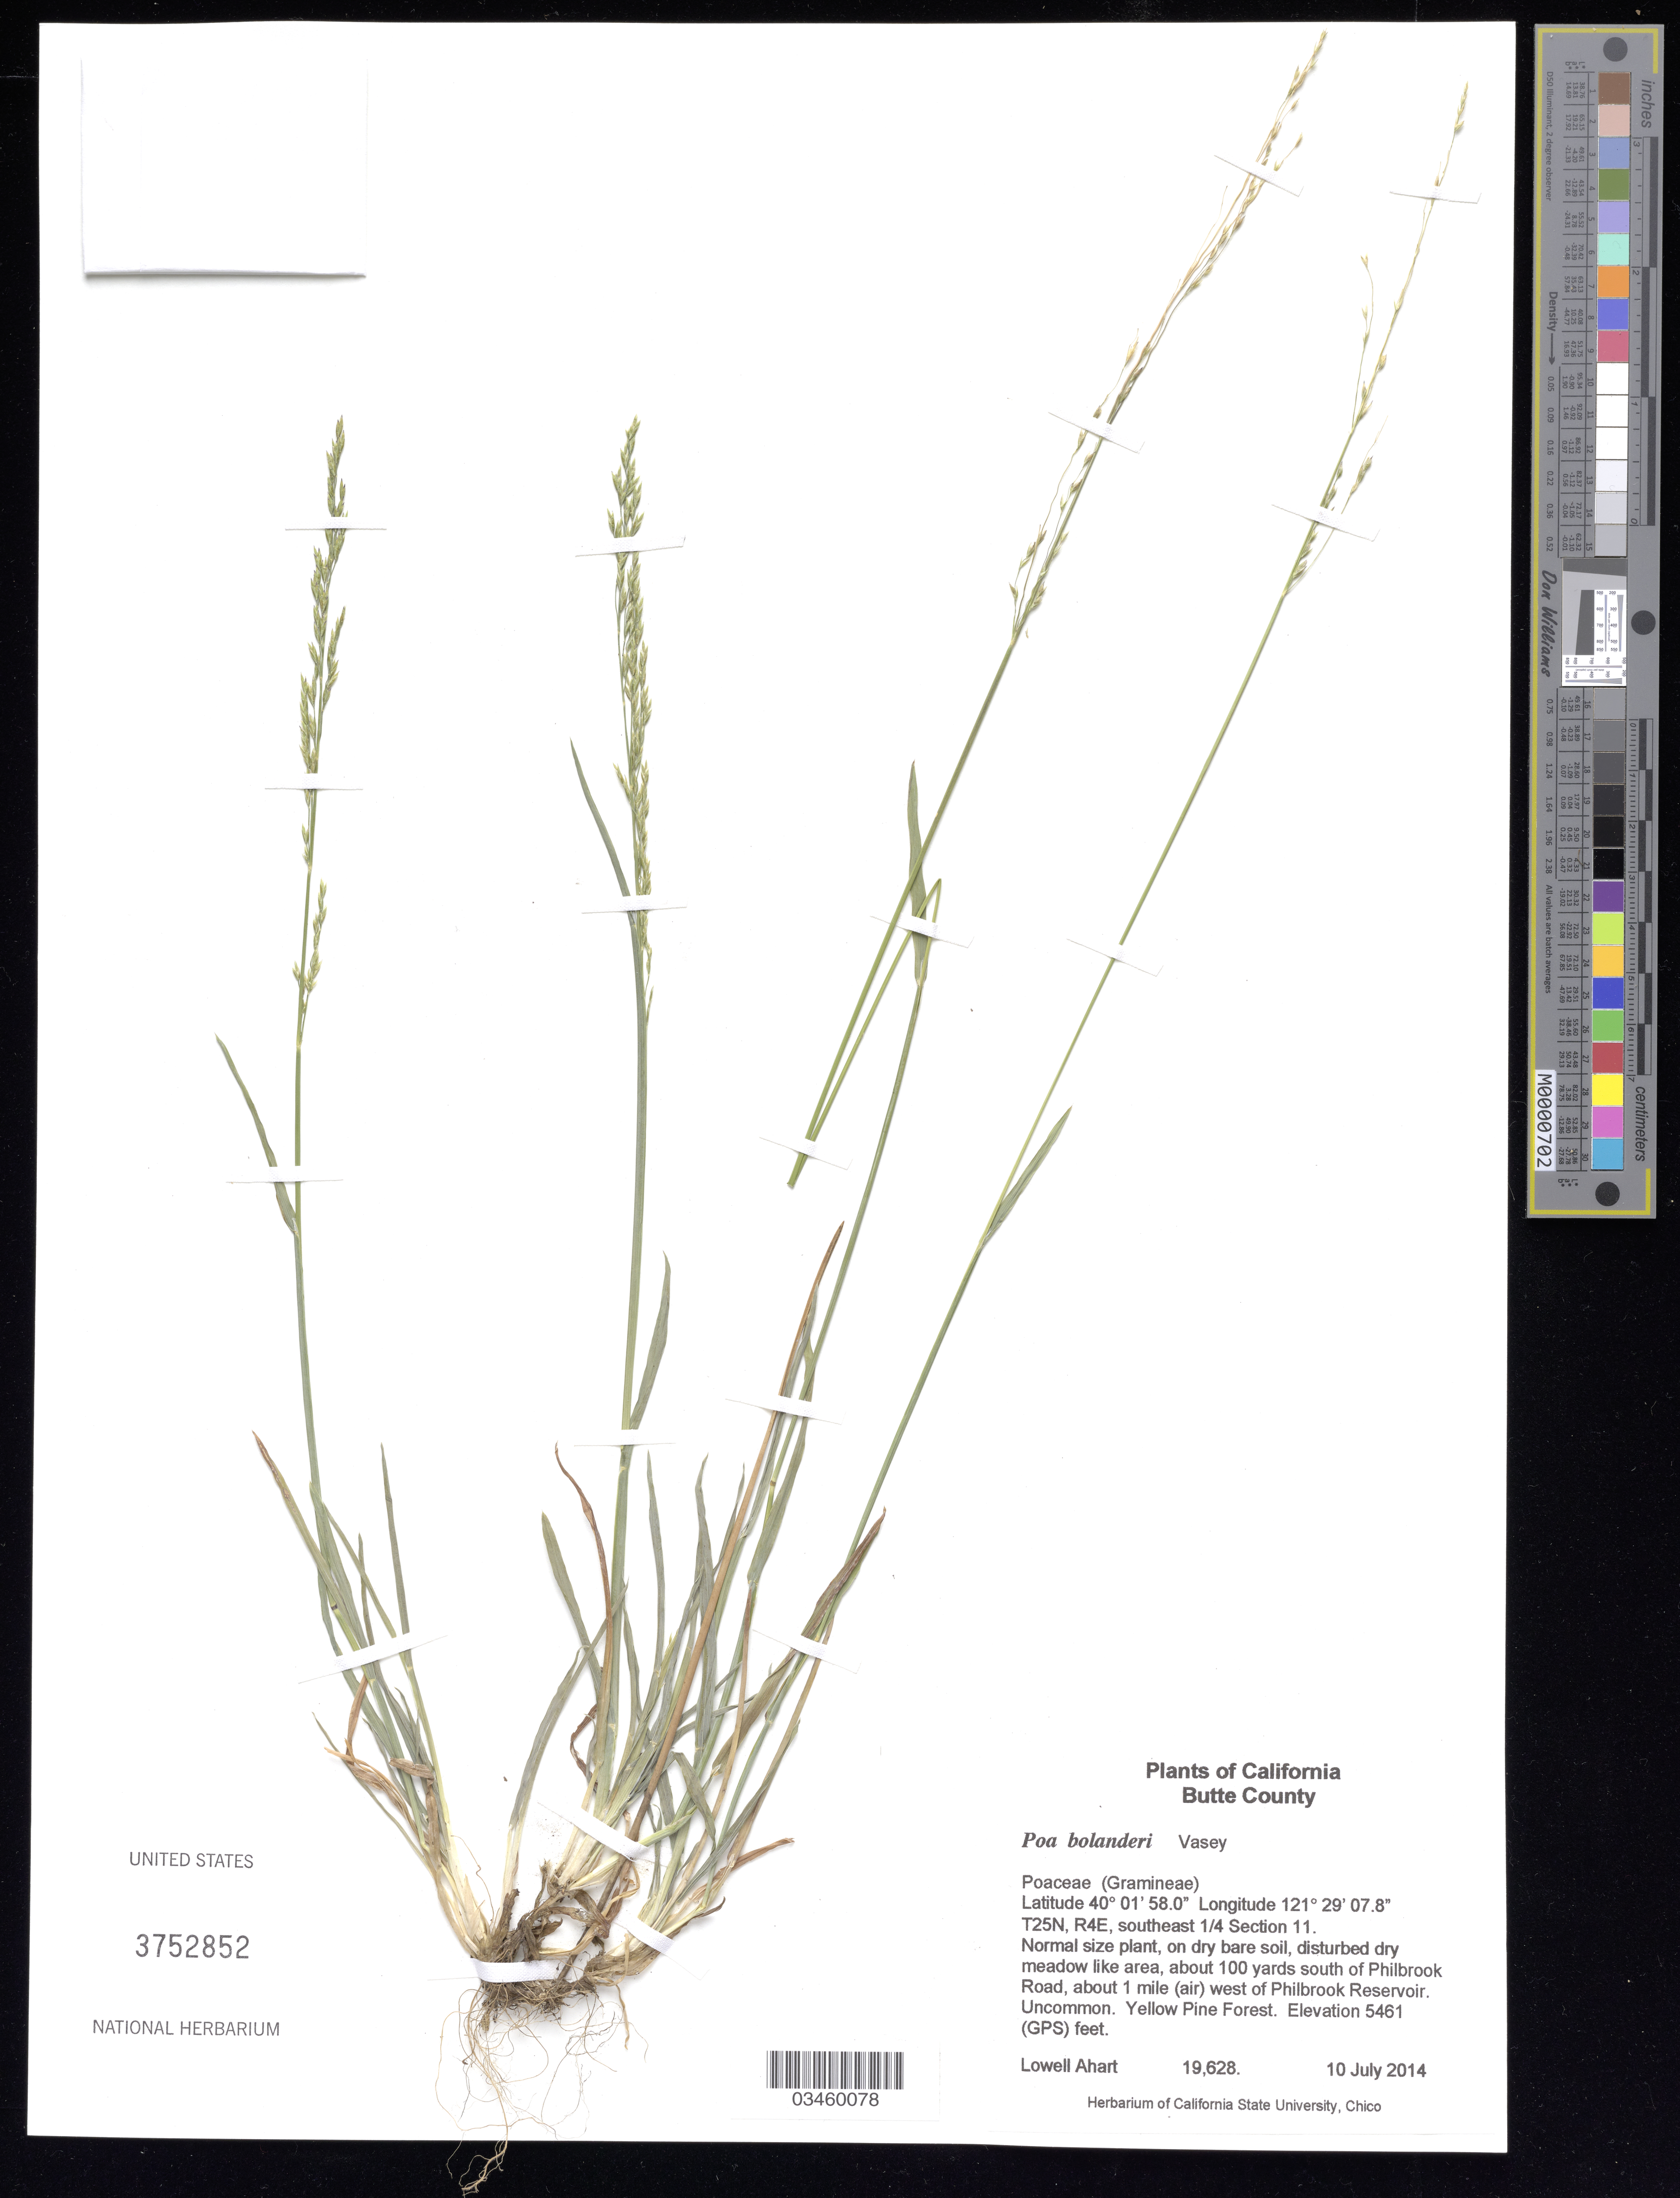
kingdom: Plantae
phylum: Tracheophyta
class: Liliopsida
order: Poales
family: Poaceae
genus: Poa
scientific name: Poa bolanderi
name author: Vasey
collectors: L. Ahart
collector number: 19628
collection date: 2014-07-10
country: United States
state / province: California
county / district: Butte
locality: Meadow about 100 yards south of Philbrook Road, about 1 mile (air) west of Philbrook Reservoir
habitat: Bare soil, disturbed dry meadow like area. Yellow Pine Forest.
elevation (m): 1665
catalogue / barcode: US 3752852